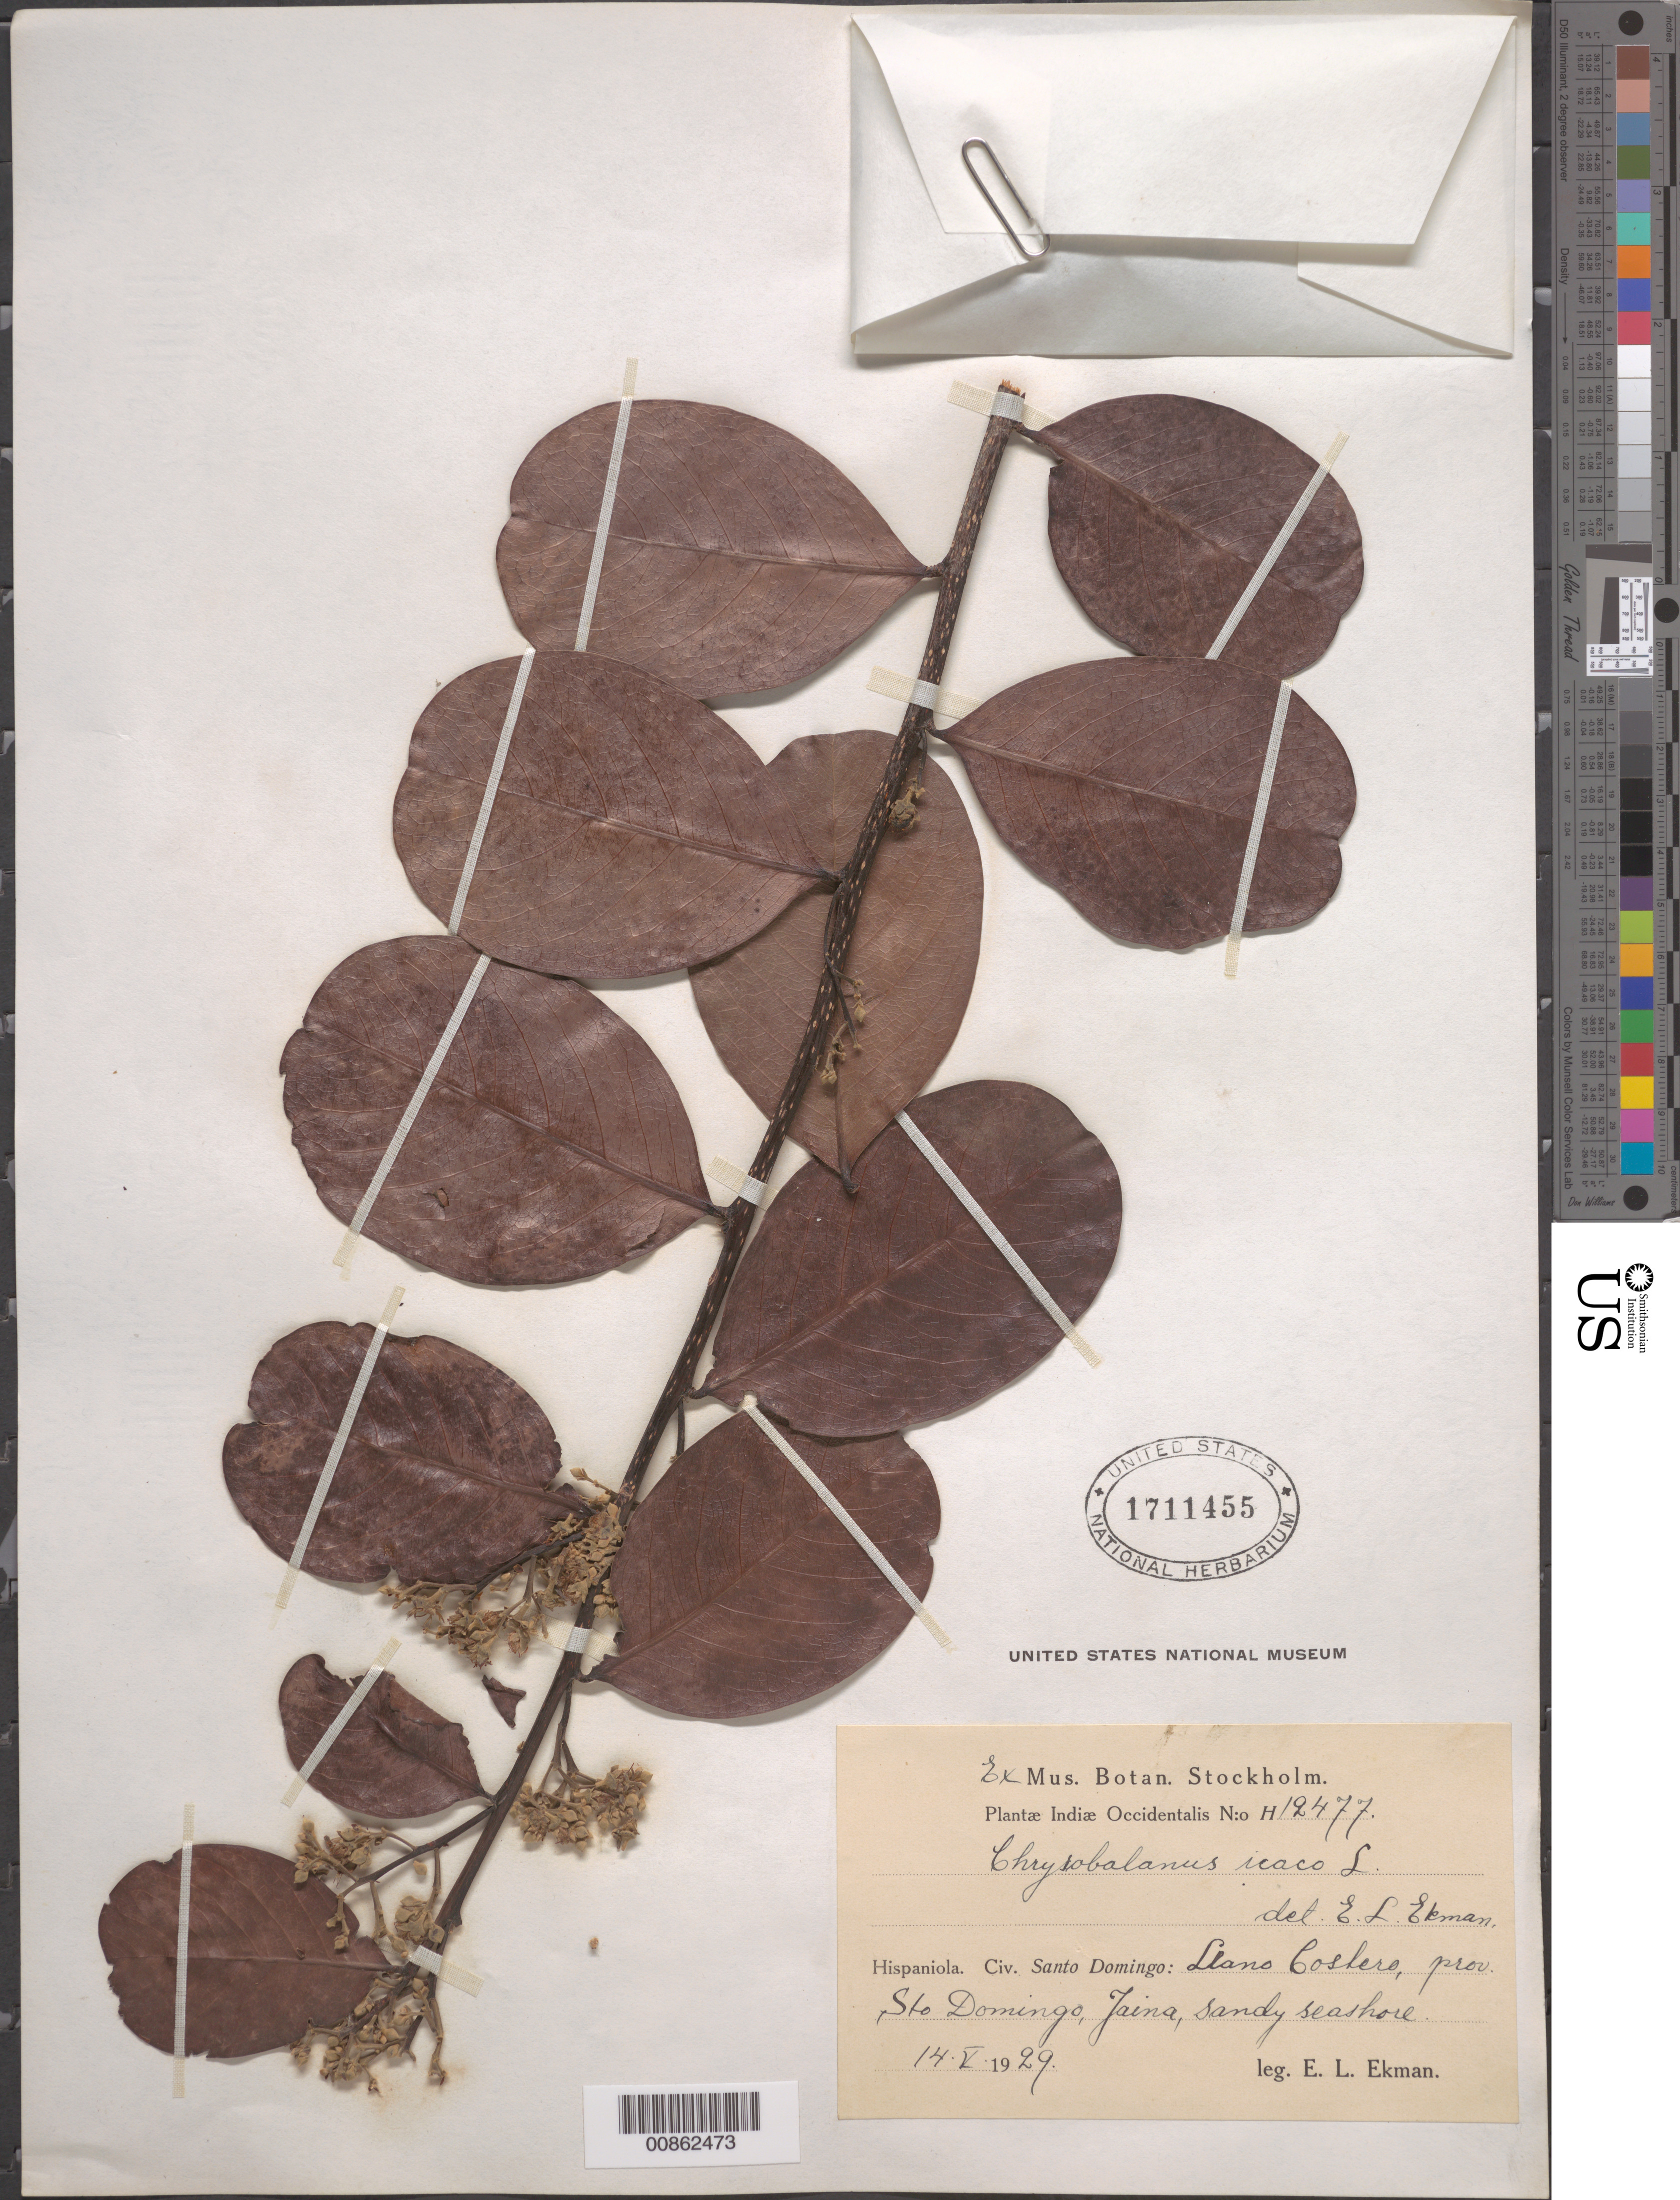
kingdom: Plantae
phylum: Tracheophyta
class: Magnoliopsida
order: Malpighiales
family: Chrysobalanaceae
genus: Chrysobalanus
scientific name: Chrysobalanus icaco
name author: L.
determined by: Ekman, E. L.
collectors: E. L. Ekman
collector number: H 12477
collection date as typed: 14 May 1929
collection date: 1929-05-14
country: Dominican Republic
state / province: Distrito Nacional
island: Hispaniola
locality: Llano Costero, prov. Sto. Domingo (obsolete), Jaina.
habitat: Sandy seashore.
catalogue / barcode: US 1711455